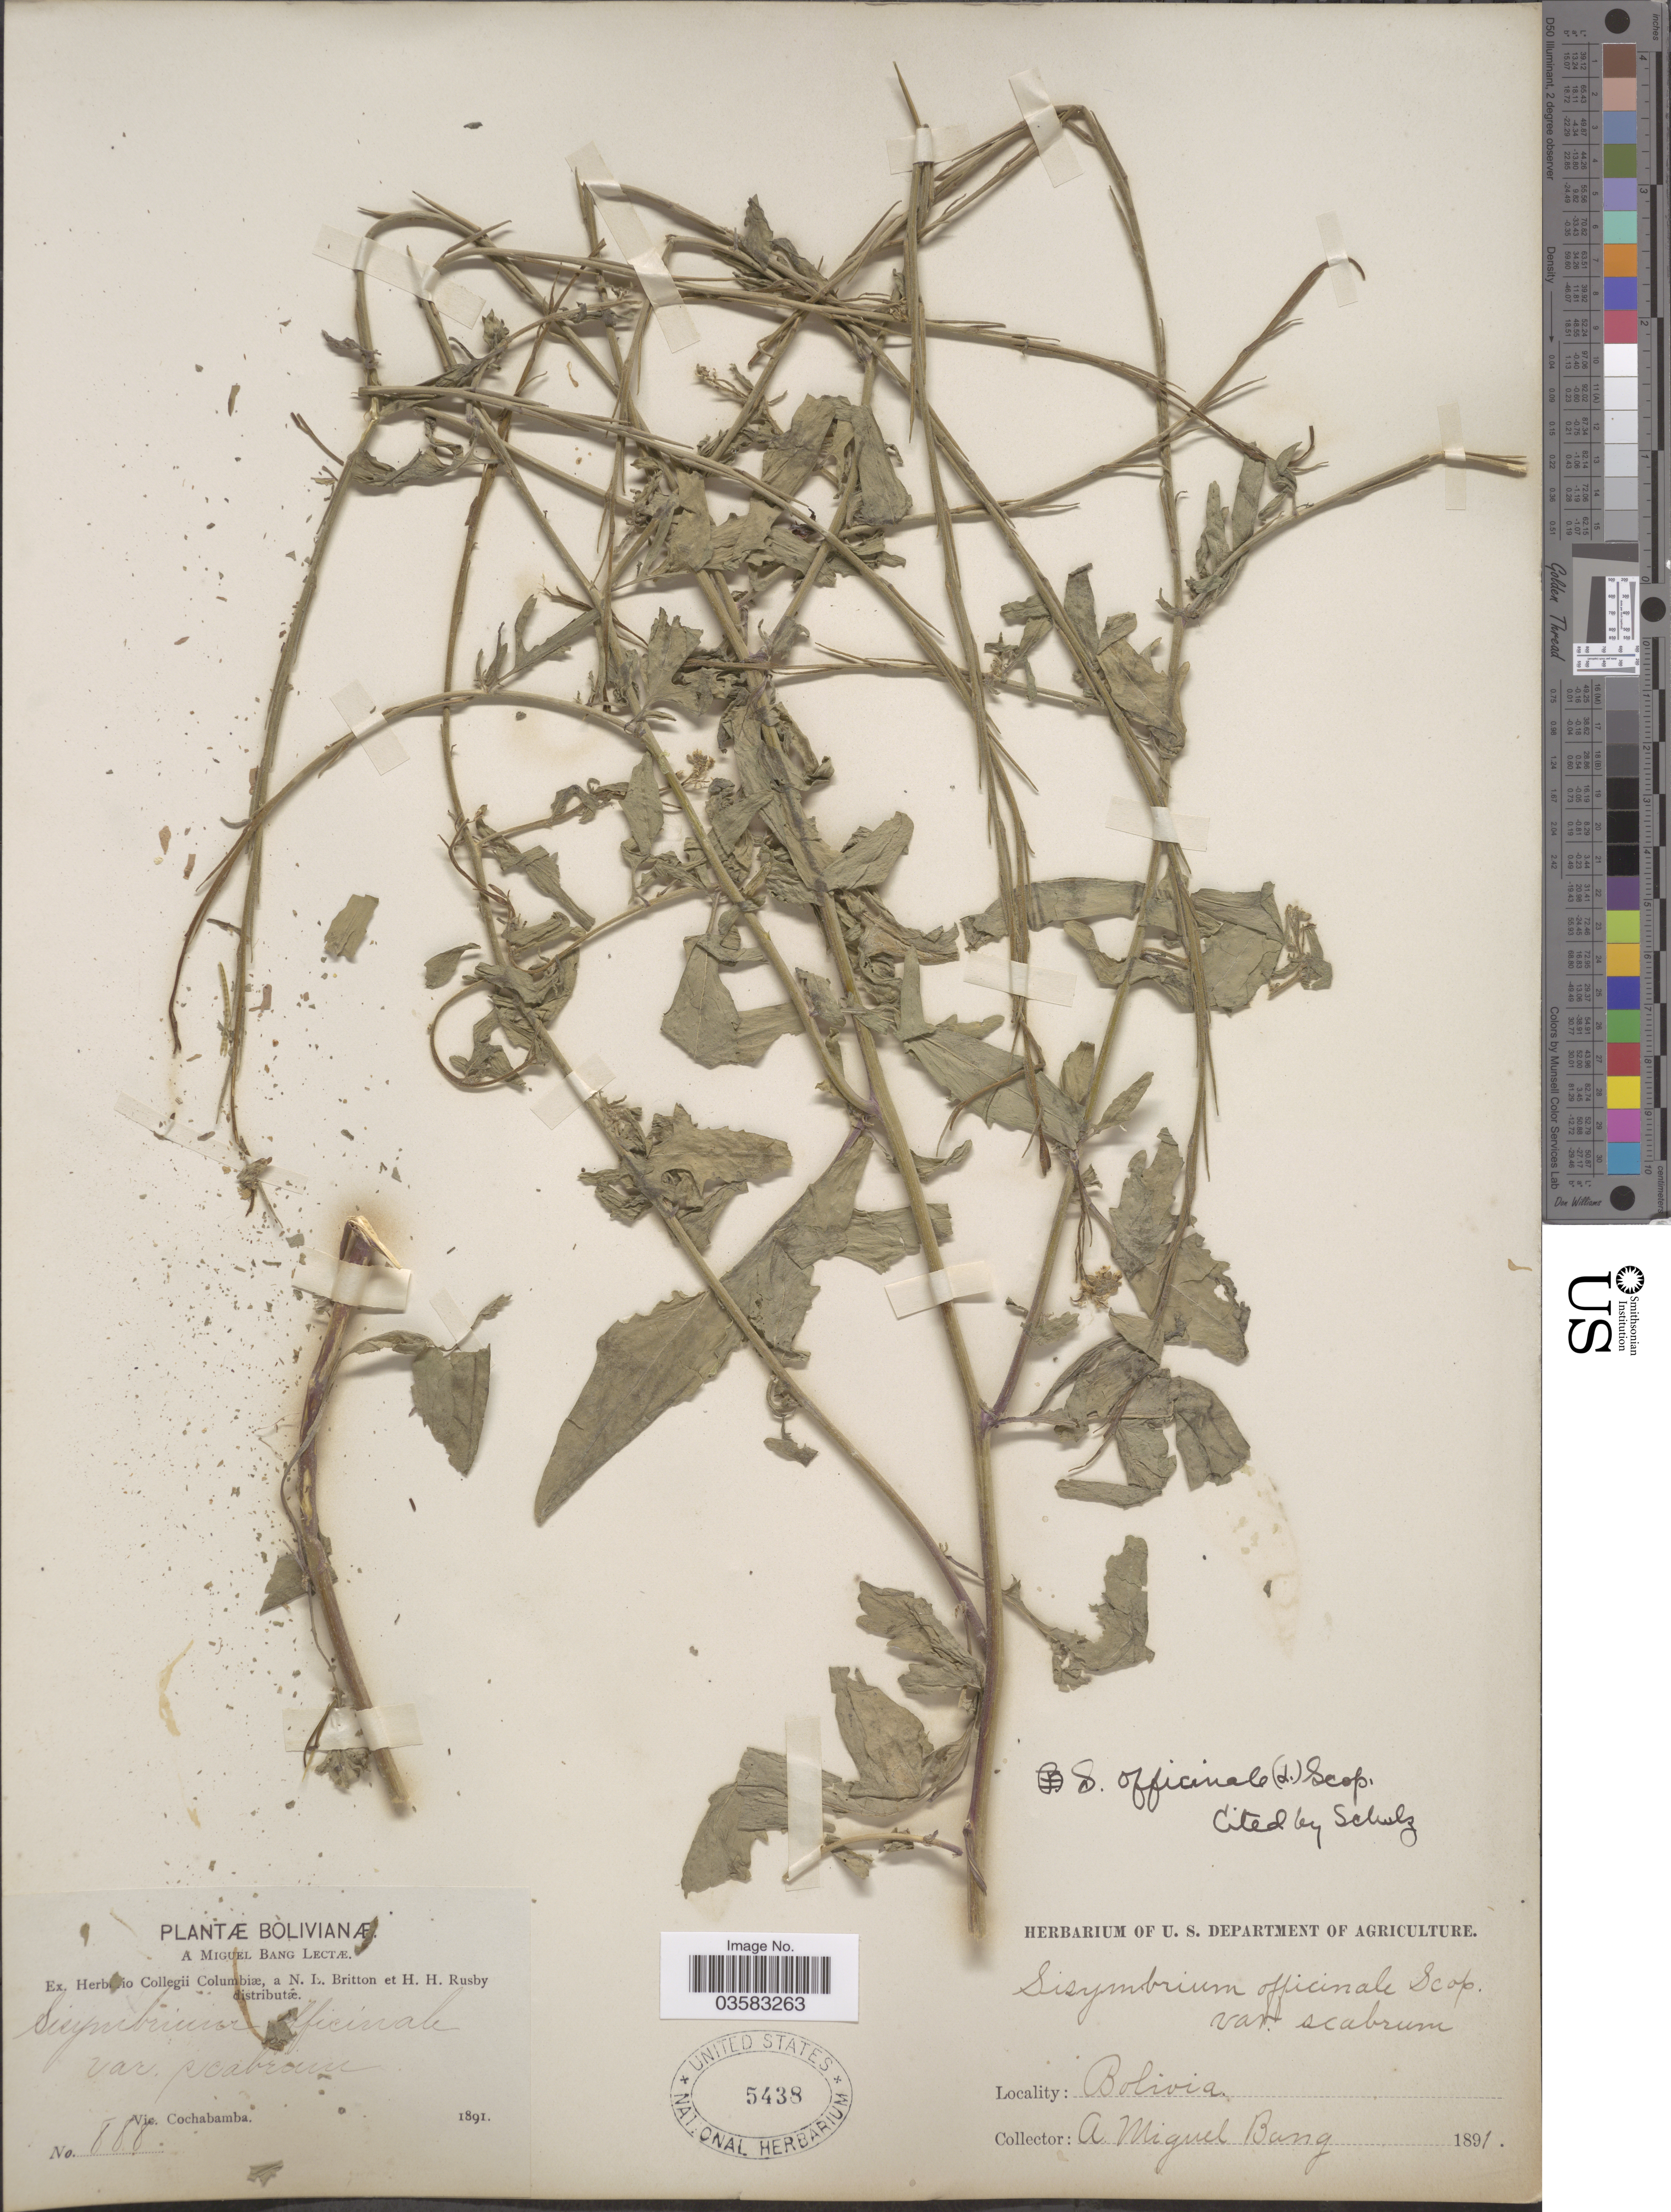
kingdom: Plantae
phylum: Tracheophyta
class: Magnoliopsida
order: Brassicales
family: Brassicaceae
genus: Sisymbrium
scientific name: Sisymbrium officinale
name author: (L.) Scop.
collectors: M. Bang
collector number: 888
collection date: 1891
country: Bolivia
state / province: Cochabamba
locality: Vic. Cochabamba.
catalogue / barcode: US 5438